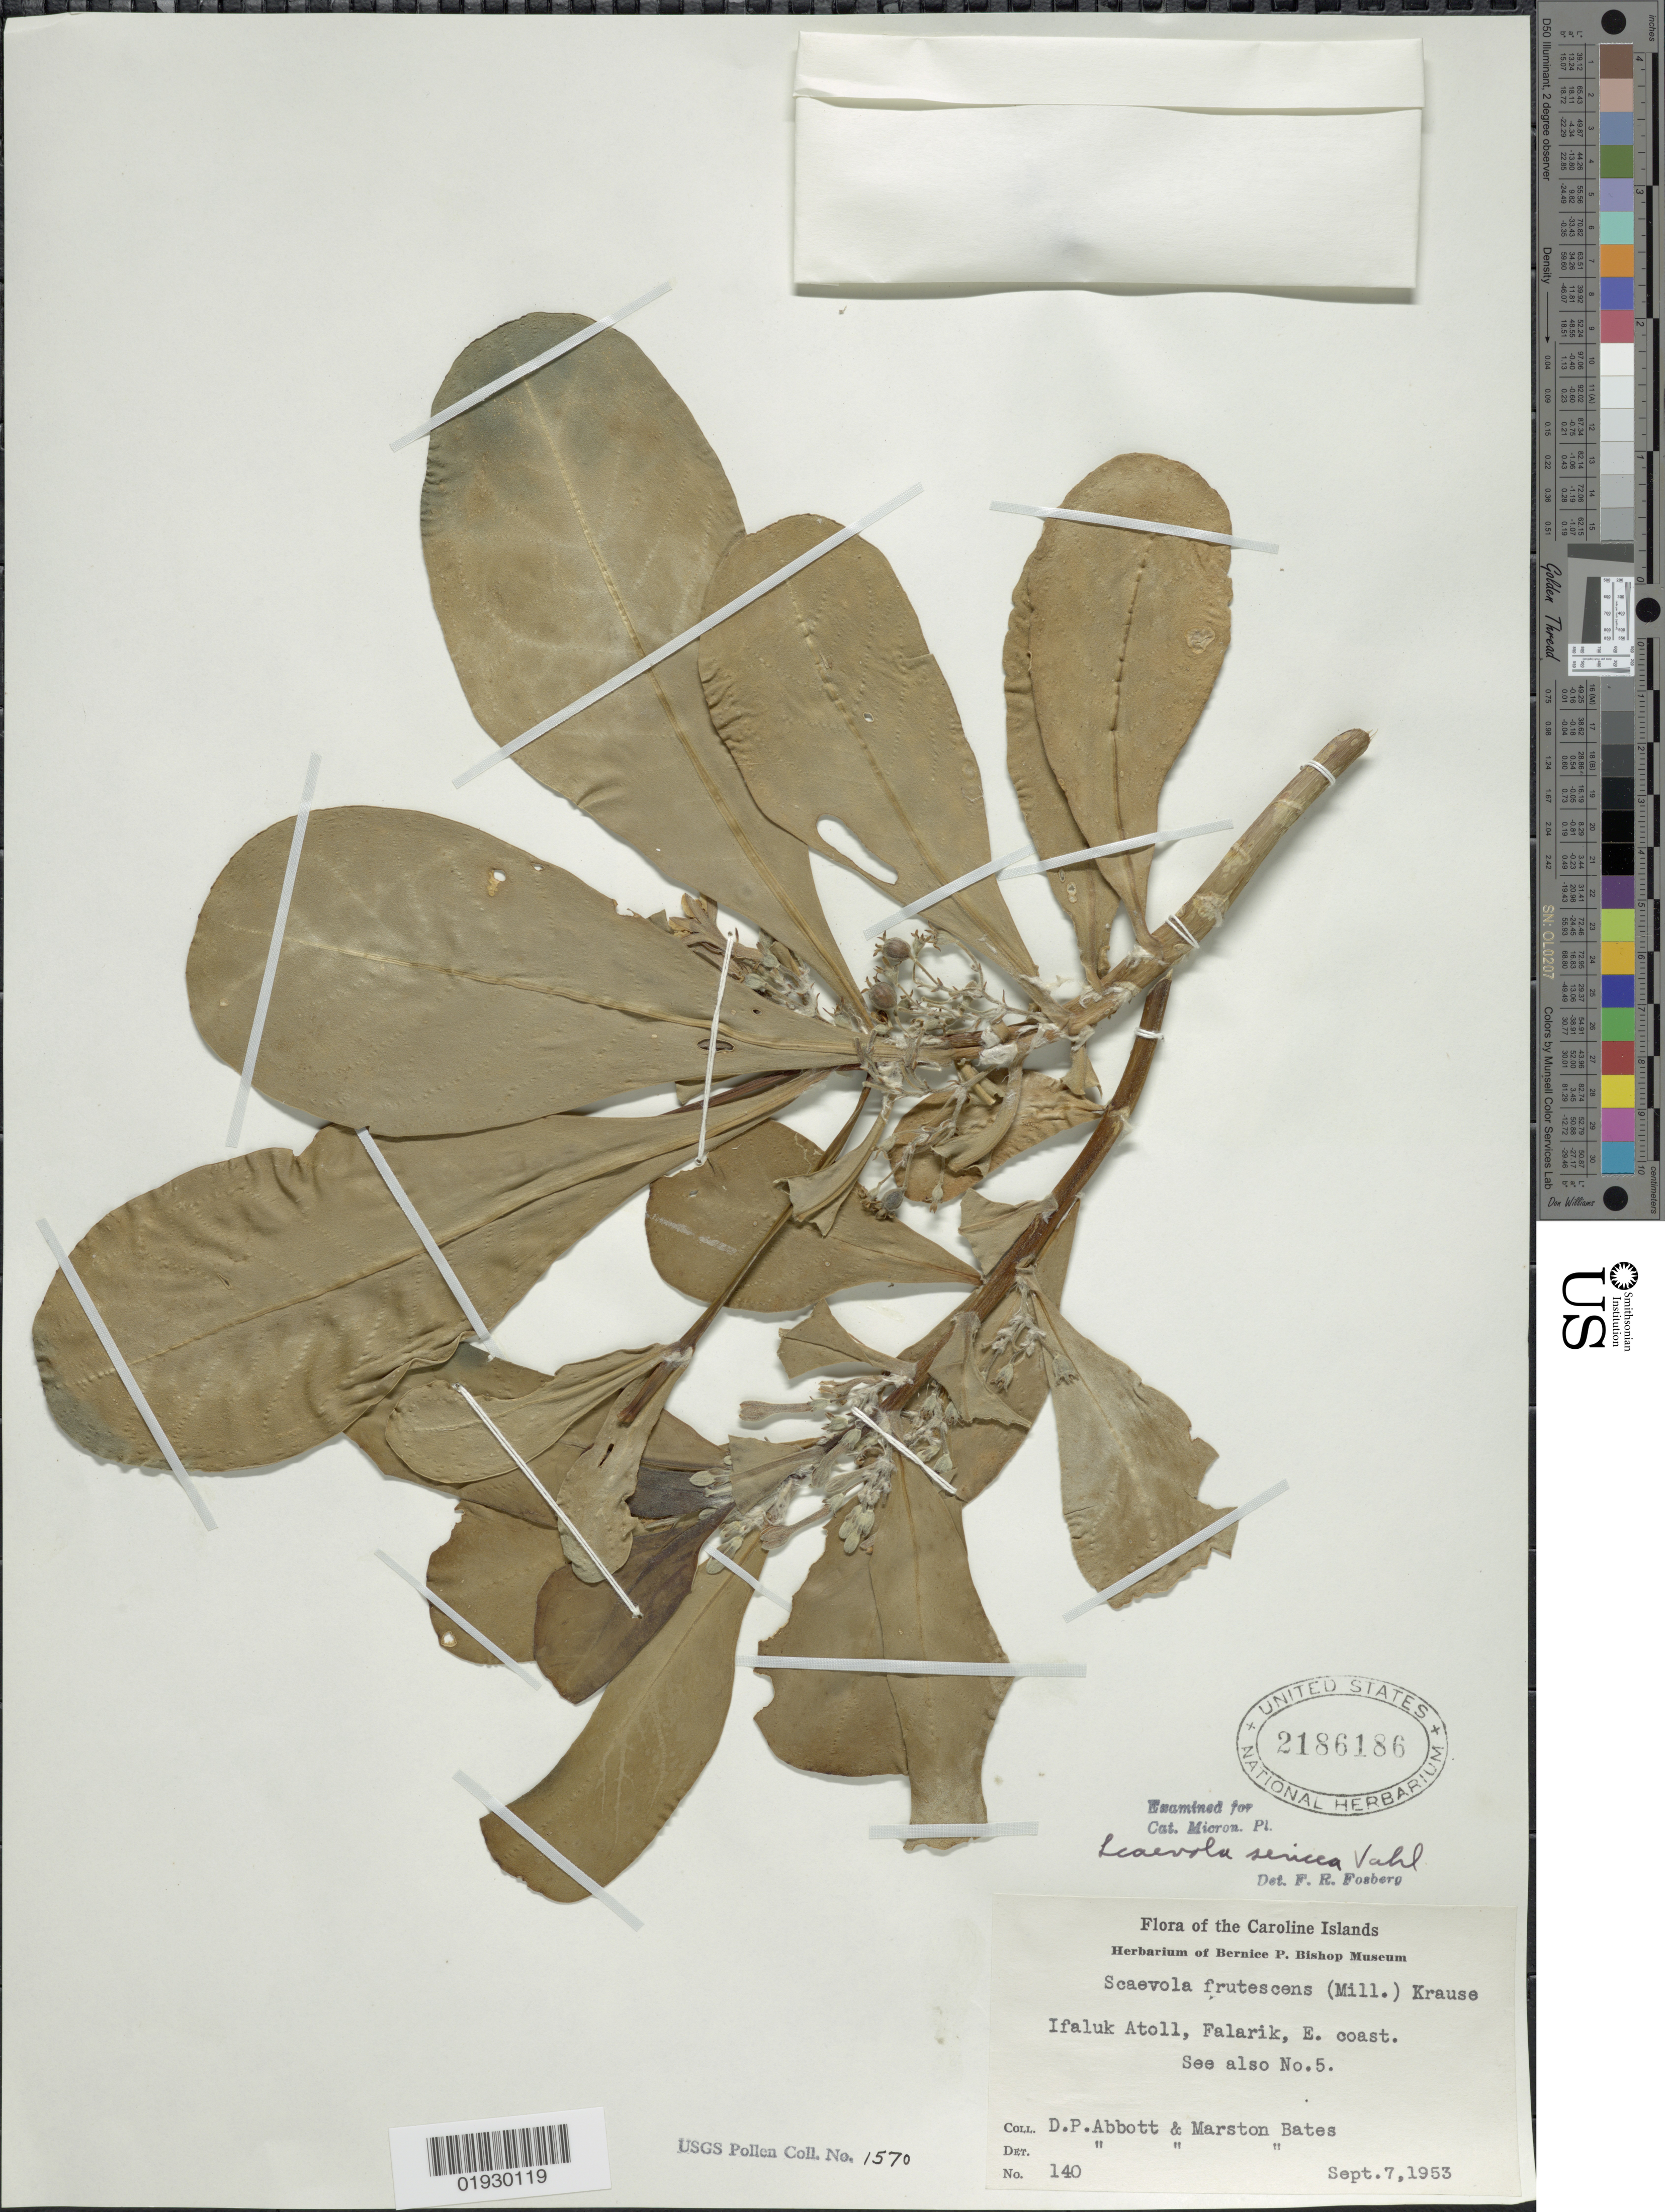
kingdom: Plantae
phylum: Tracheophyta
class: Magnoliopsida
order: Asterales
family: Goodeniaceae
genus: Scaevola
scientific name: Scaevola sericea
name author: Vahl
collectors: D. P. Abbott & M. Bates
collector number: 140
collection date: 1953-09-07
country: Micronesia, Federated States of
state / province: Yap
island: Ifalik [Ifaluk] Atoll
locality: Caroline Islands. Ifaluk Atoll, Falarik, E. coast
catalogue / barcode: US 2186186